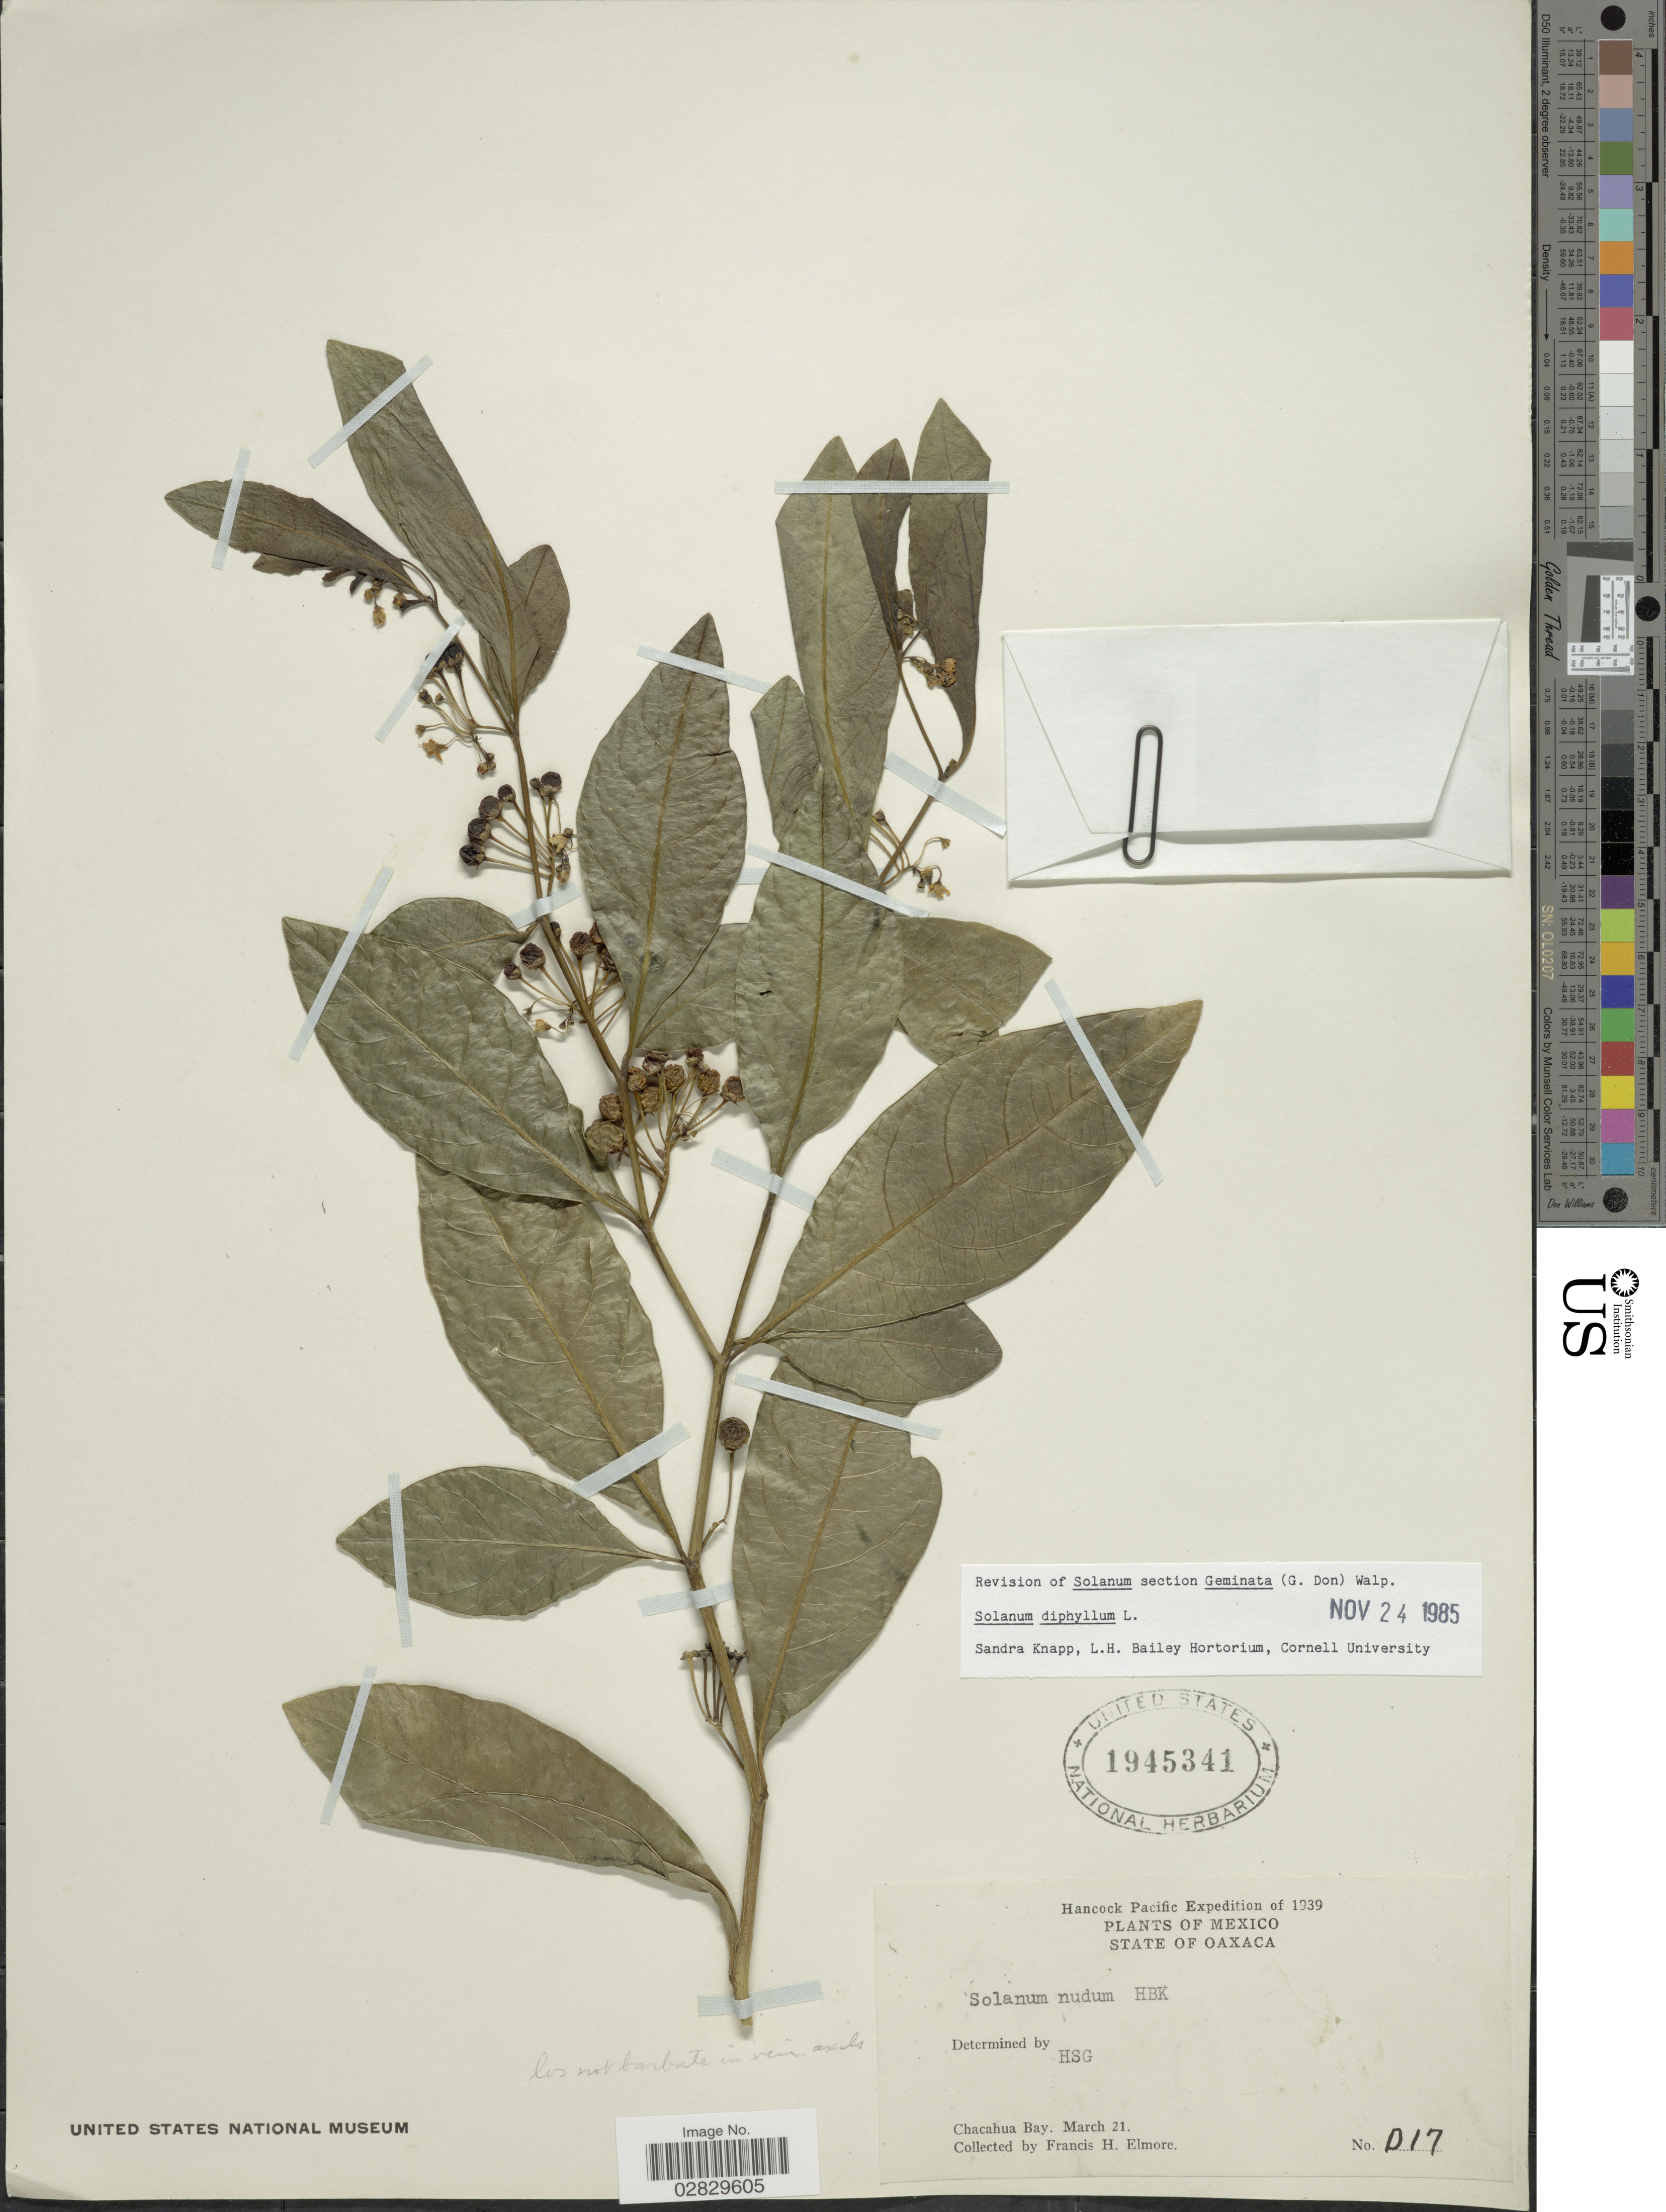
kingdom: Plantae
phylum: Tracheophyta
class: Magnoliopsida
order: Solanales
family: Solanaceae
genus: Solanum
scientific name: Solanum diphyllum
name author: L.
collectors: F. H. Elmore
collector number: D17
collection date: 1939-03-21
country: Mexico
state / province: Oaxaca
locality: Chacahua Bay.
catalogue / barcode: US 1945341